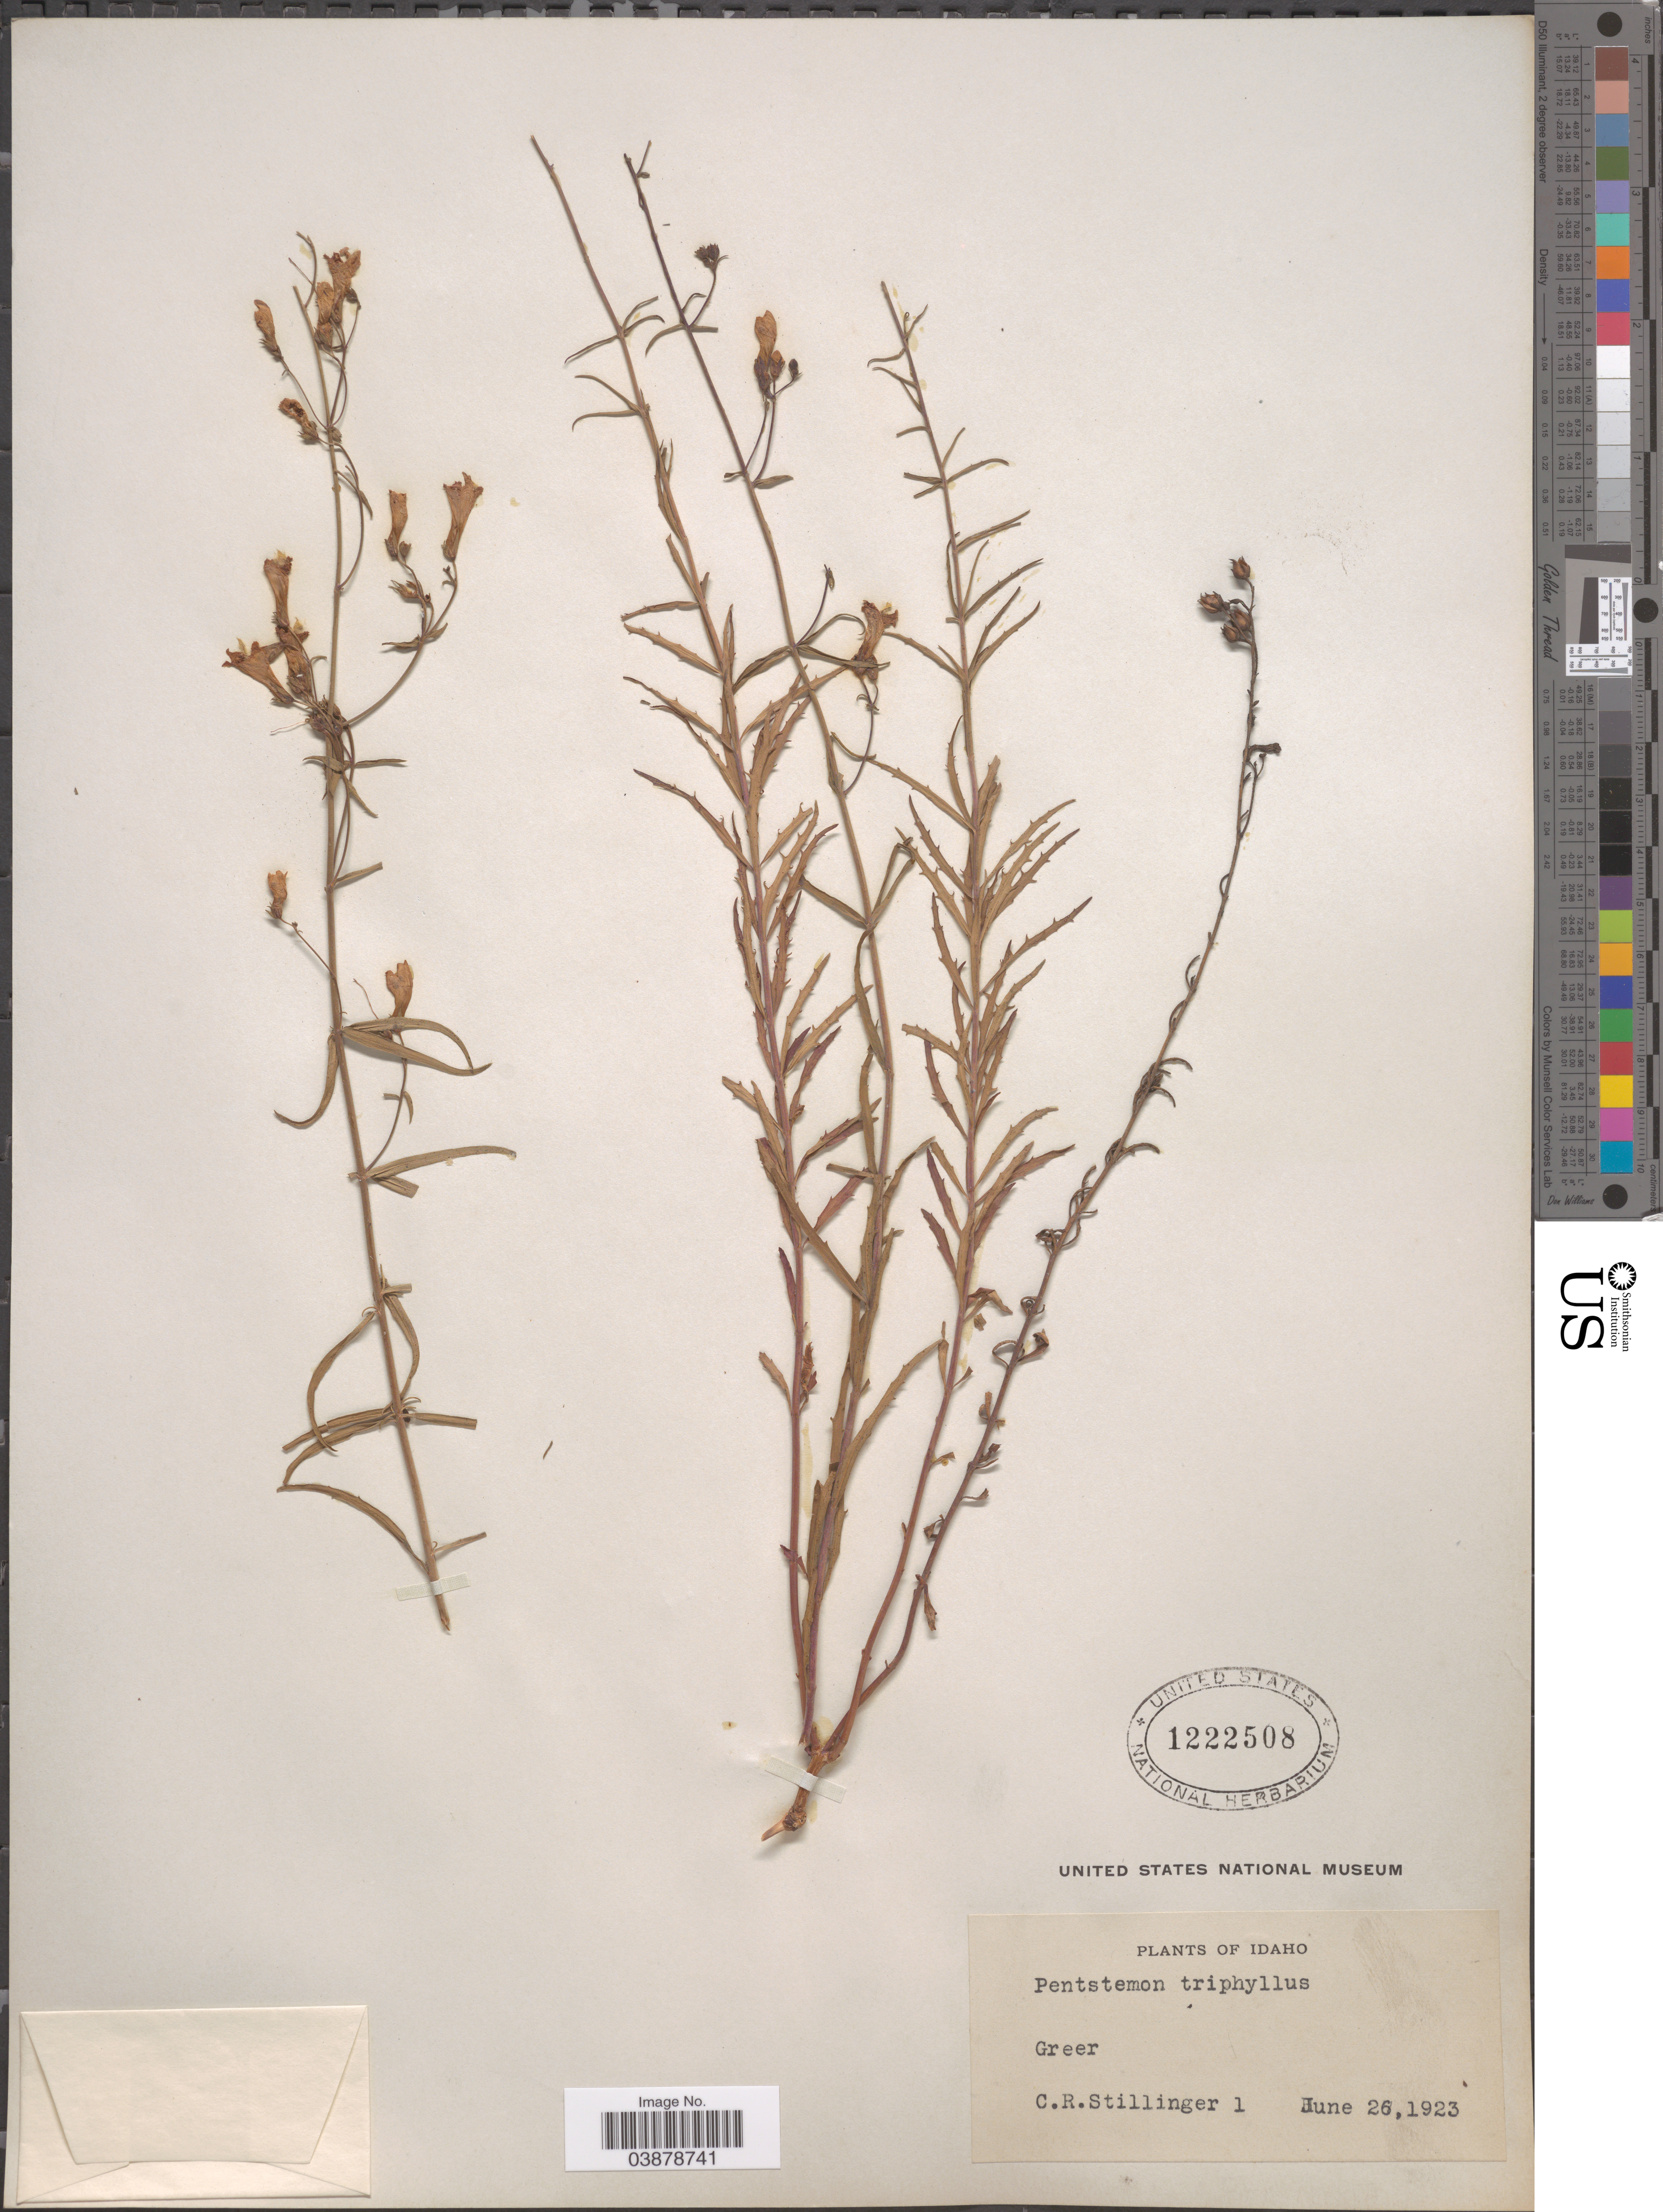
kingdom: Plantae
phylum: Tracheophyta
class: Magnoliopsida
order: Lamiales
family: Plantaginaceae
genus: Penstemon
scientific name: Penstemon triphyllus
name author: Douglas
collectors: C. Stillinger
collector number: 1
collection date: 1923-06-26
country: United States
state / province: Idaho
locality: Greer.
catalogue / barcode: US 1222508